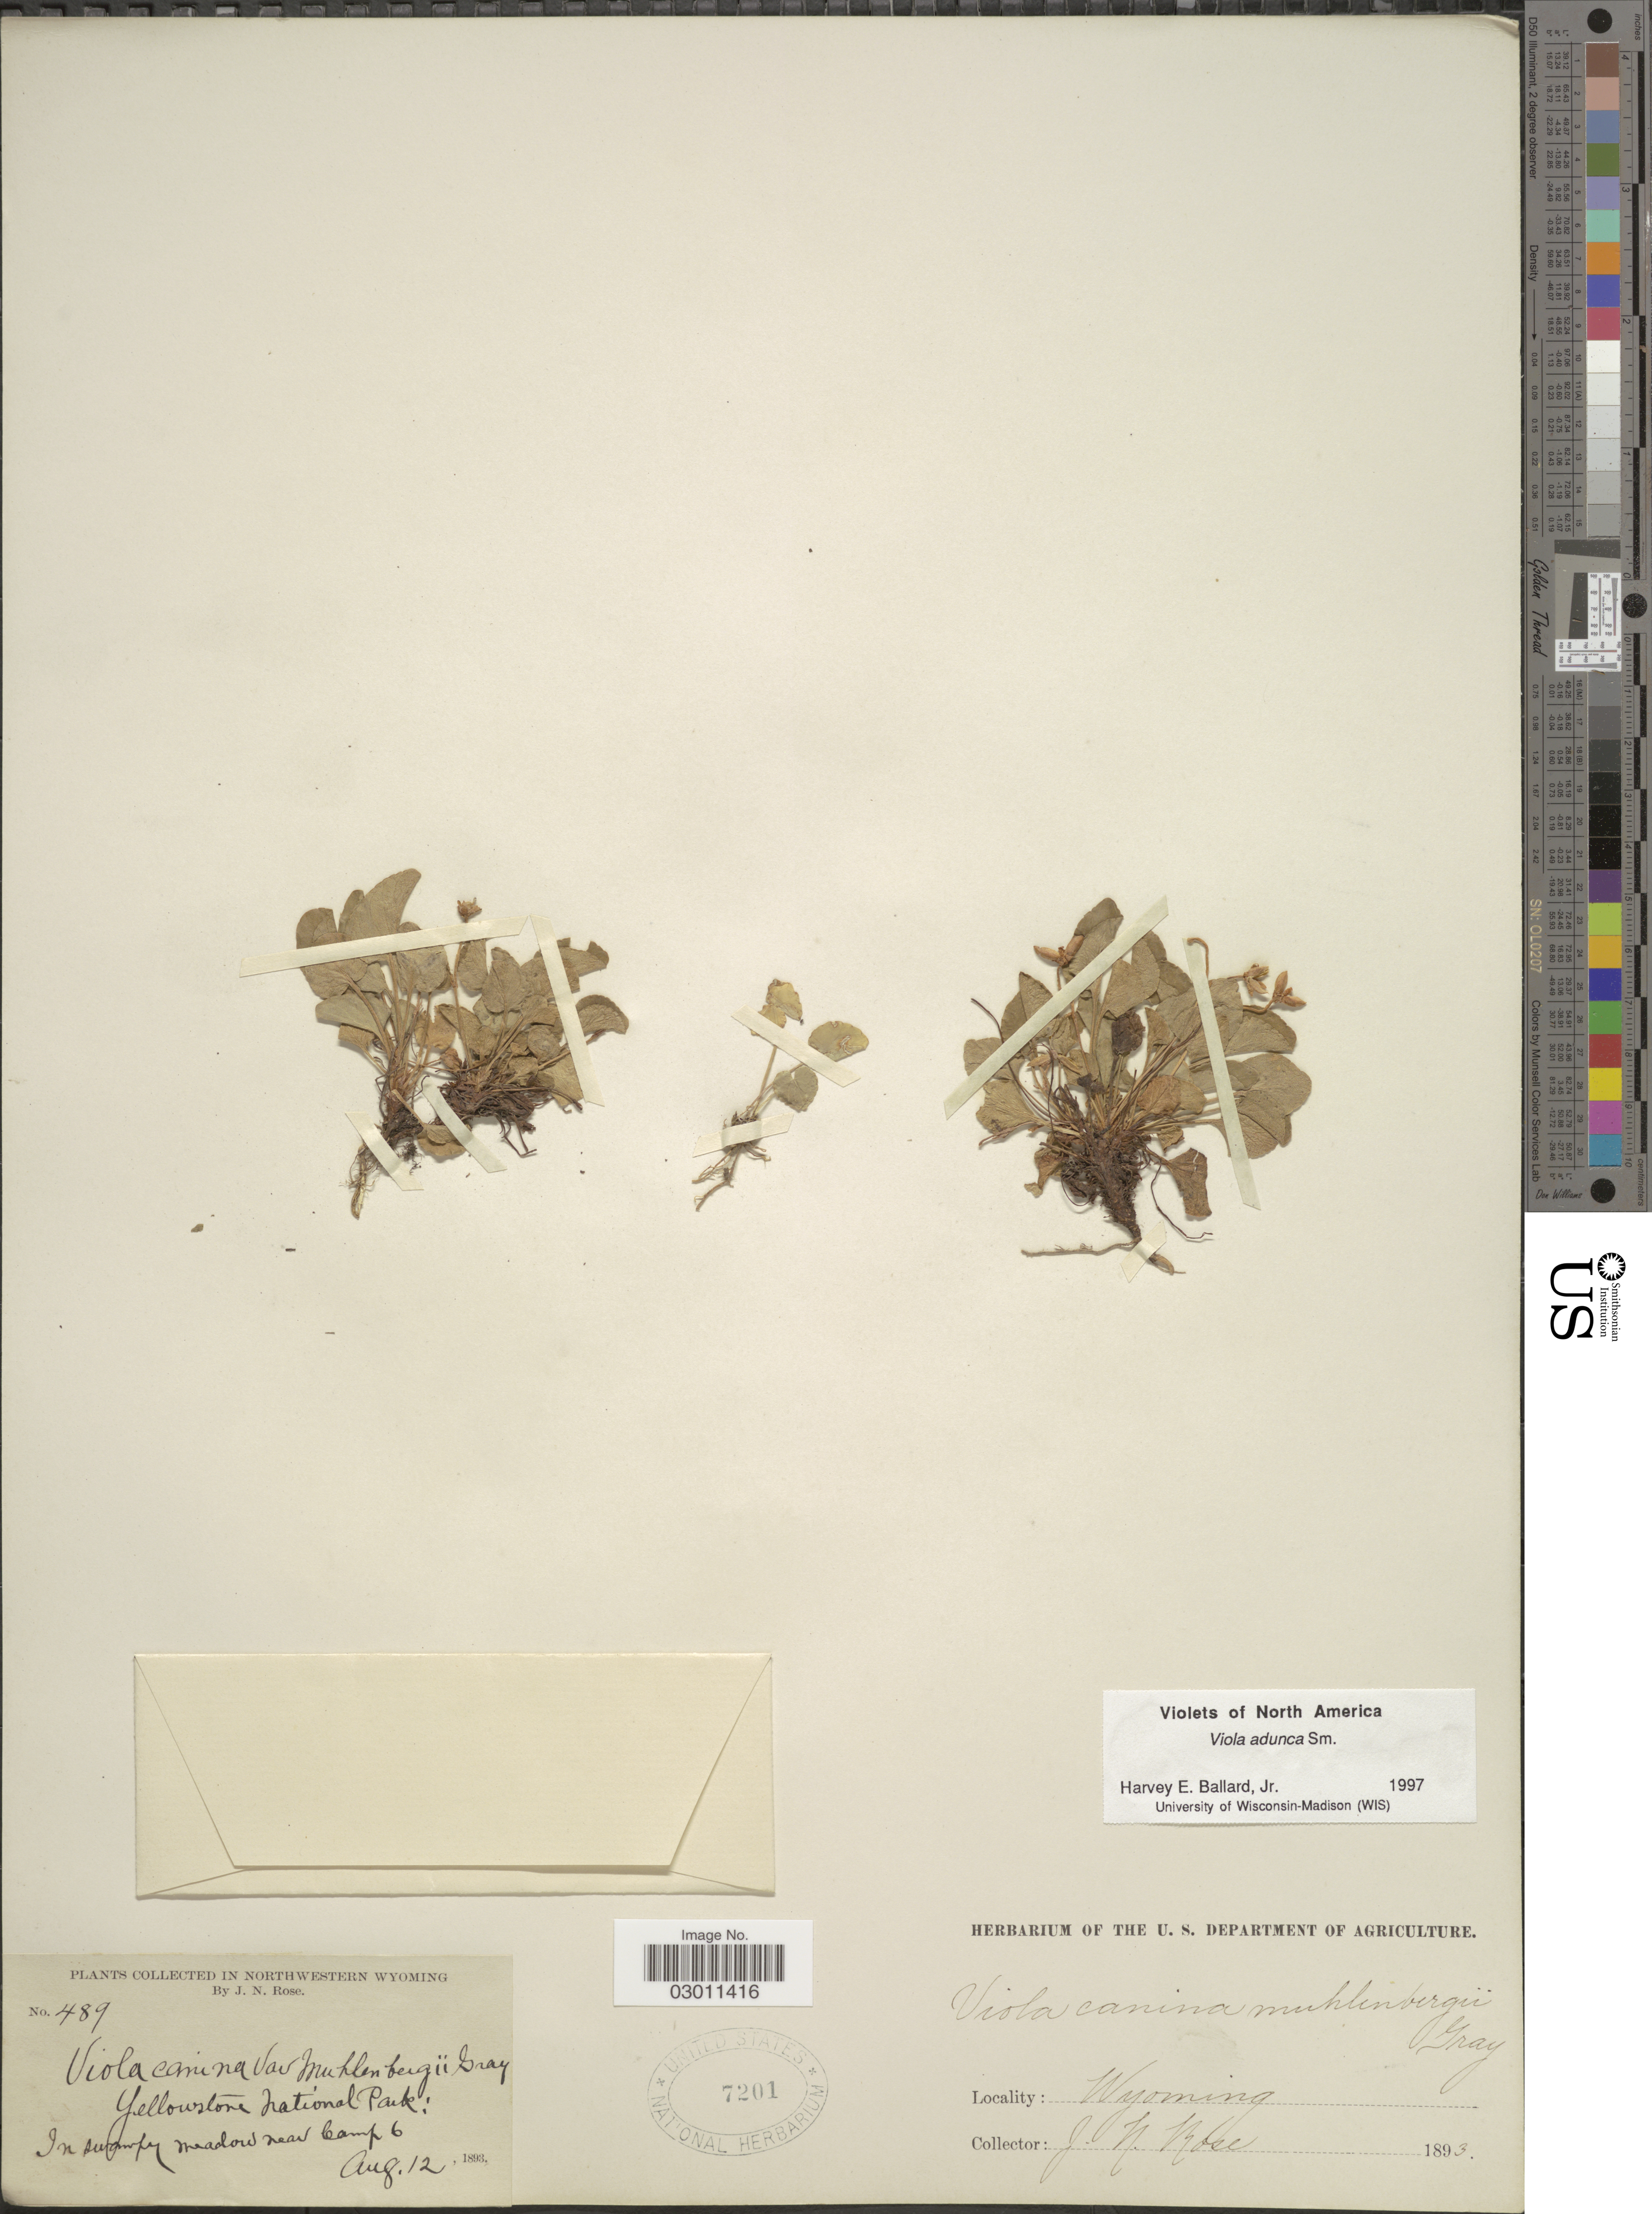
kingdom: Plantae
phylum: Tracheophyta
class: Magnoliopsida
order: Malpighiales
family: Violaceae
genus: Viola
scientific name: Viola adunca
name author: Sm.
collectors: J. N. Rose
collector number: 489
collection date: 1893-08-12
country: United States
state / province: Wyoming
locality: In Northwestern Wyoming, Yellowstone National Park, In swampy meadow near Camp 6.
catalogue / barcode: US 7201